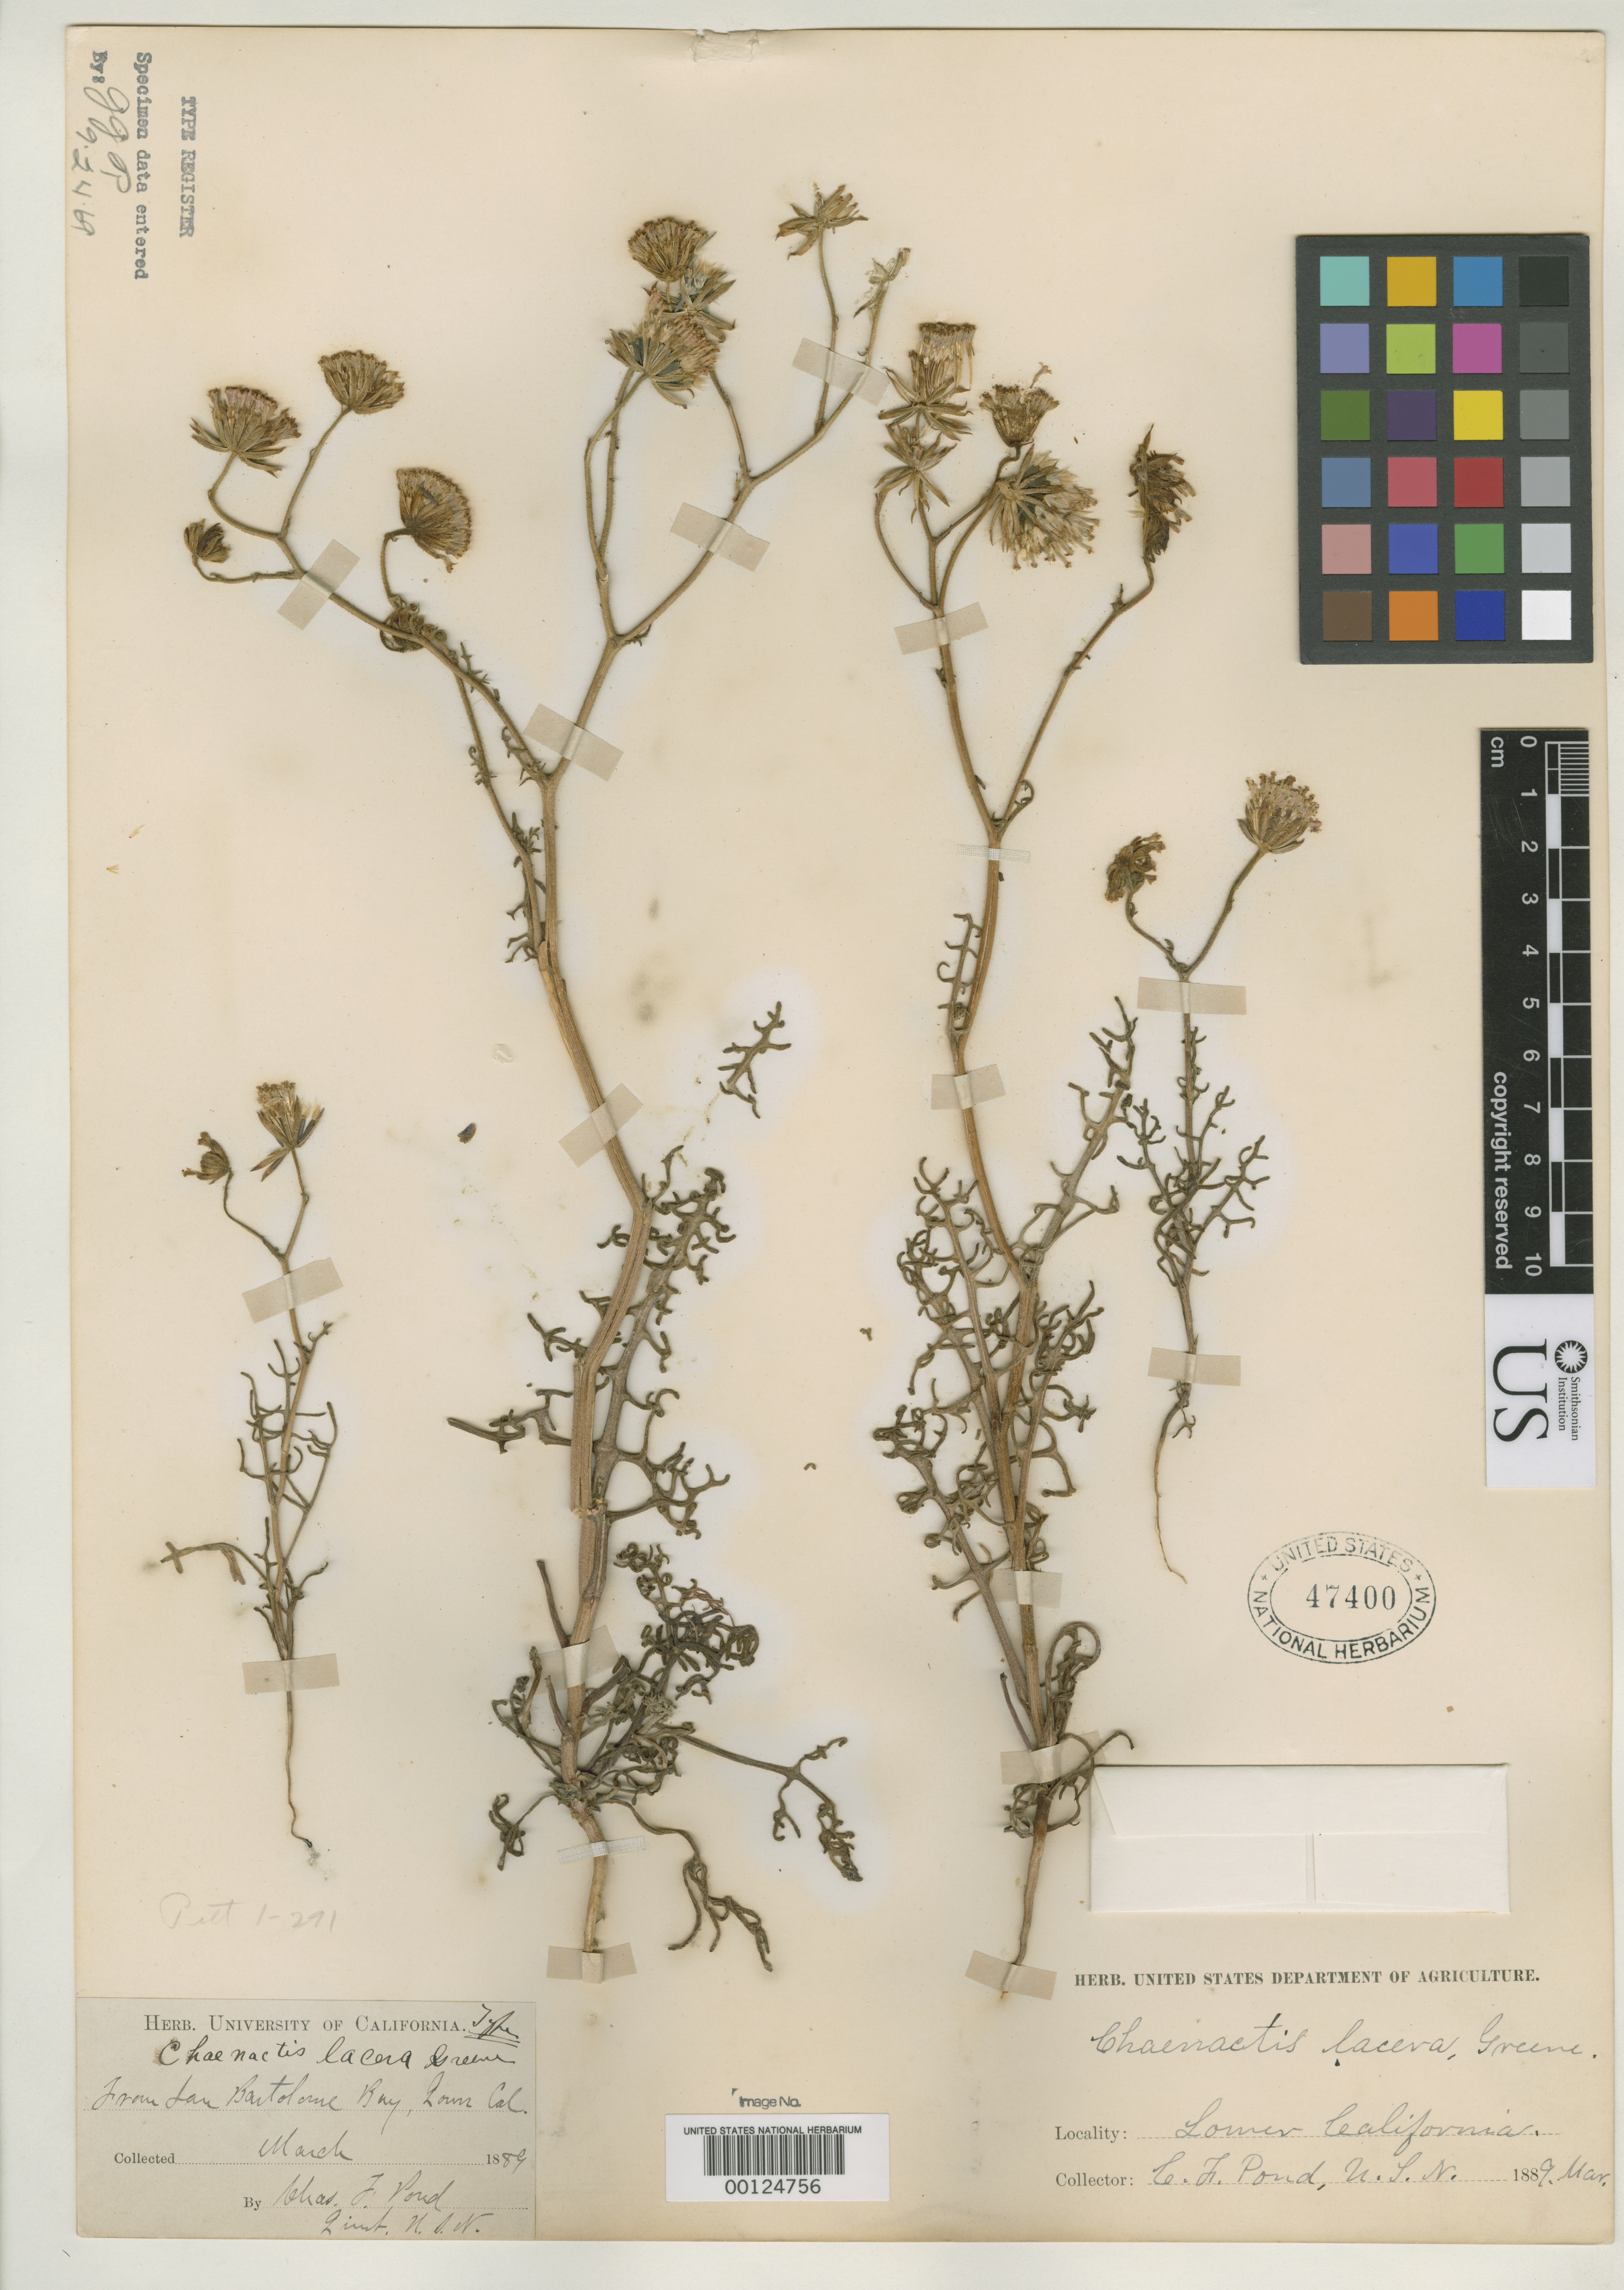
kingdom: Plantae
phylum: Tracheophyta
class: Magnoliopsida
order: Asterales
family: Asteraceae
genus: Chaenactis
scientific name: Chaenactis lacera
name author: Greene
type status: Isotype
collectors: C. Pond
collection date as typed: Mar 1889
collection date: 1889-03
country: Mexico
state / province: Baja California Sur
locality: San Bartolome Bay.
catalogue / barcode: US 47400